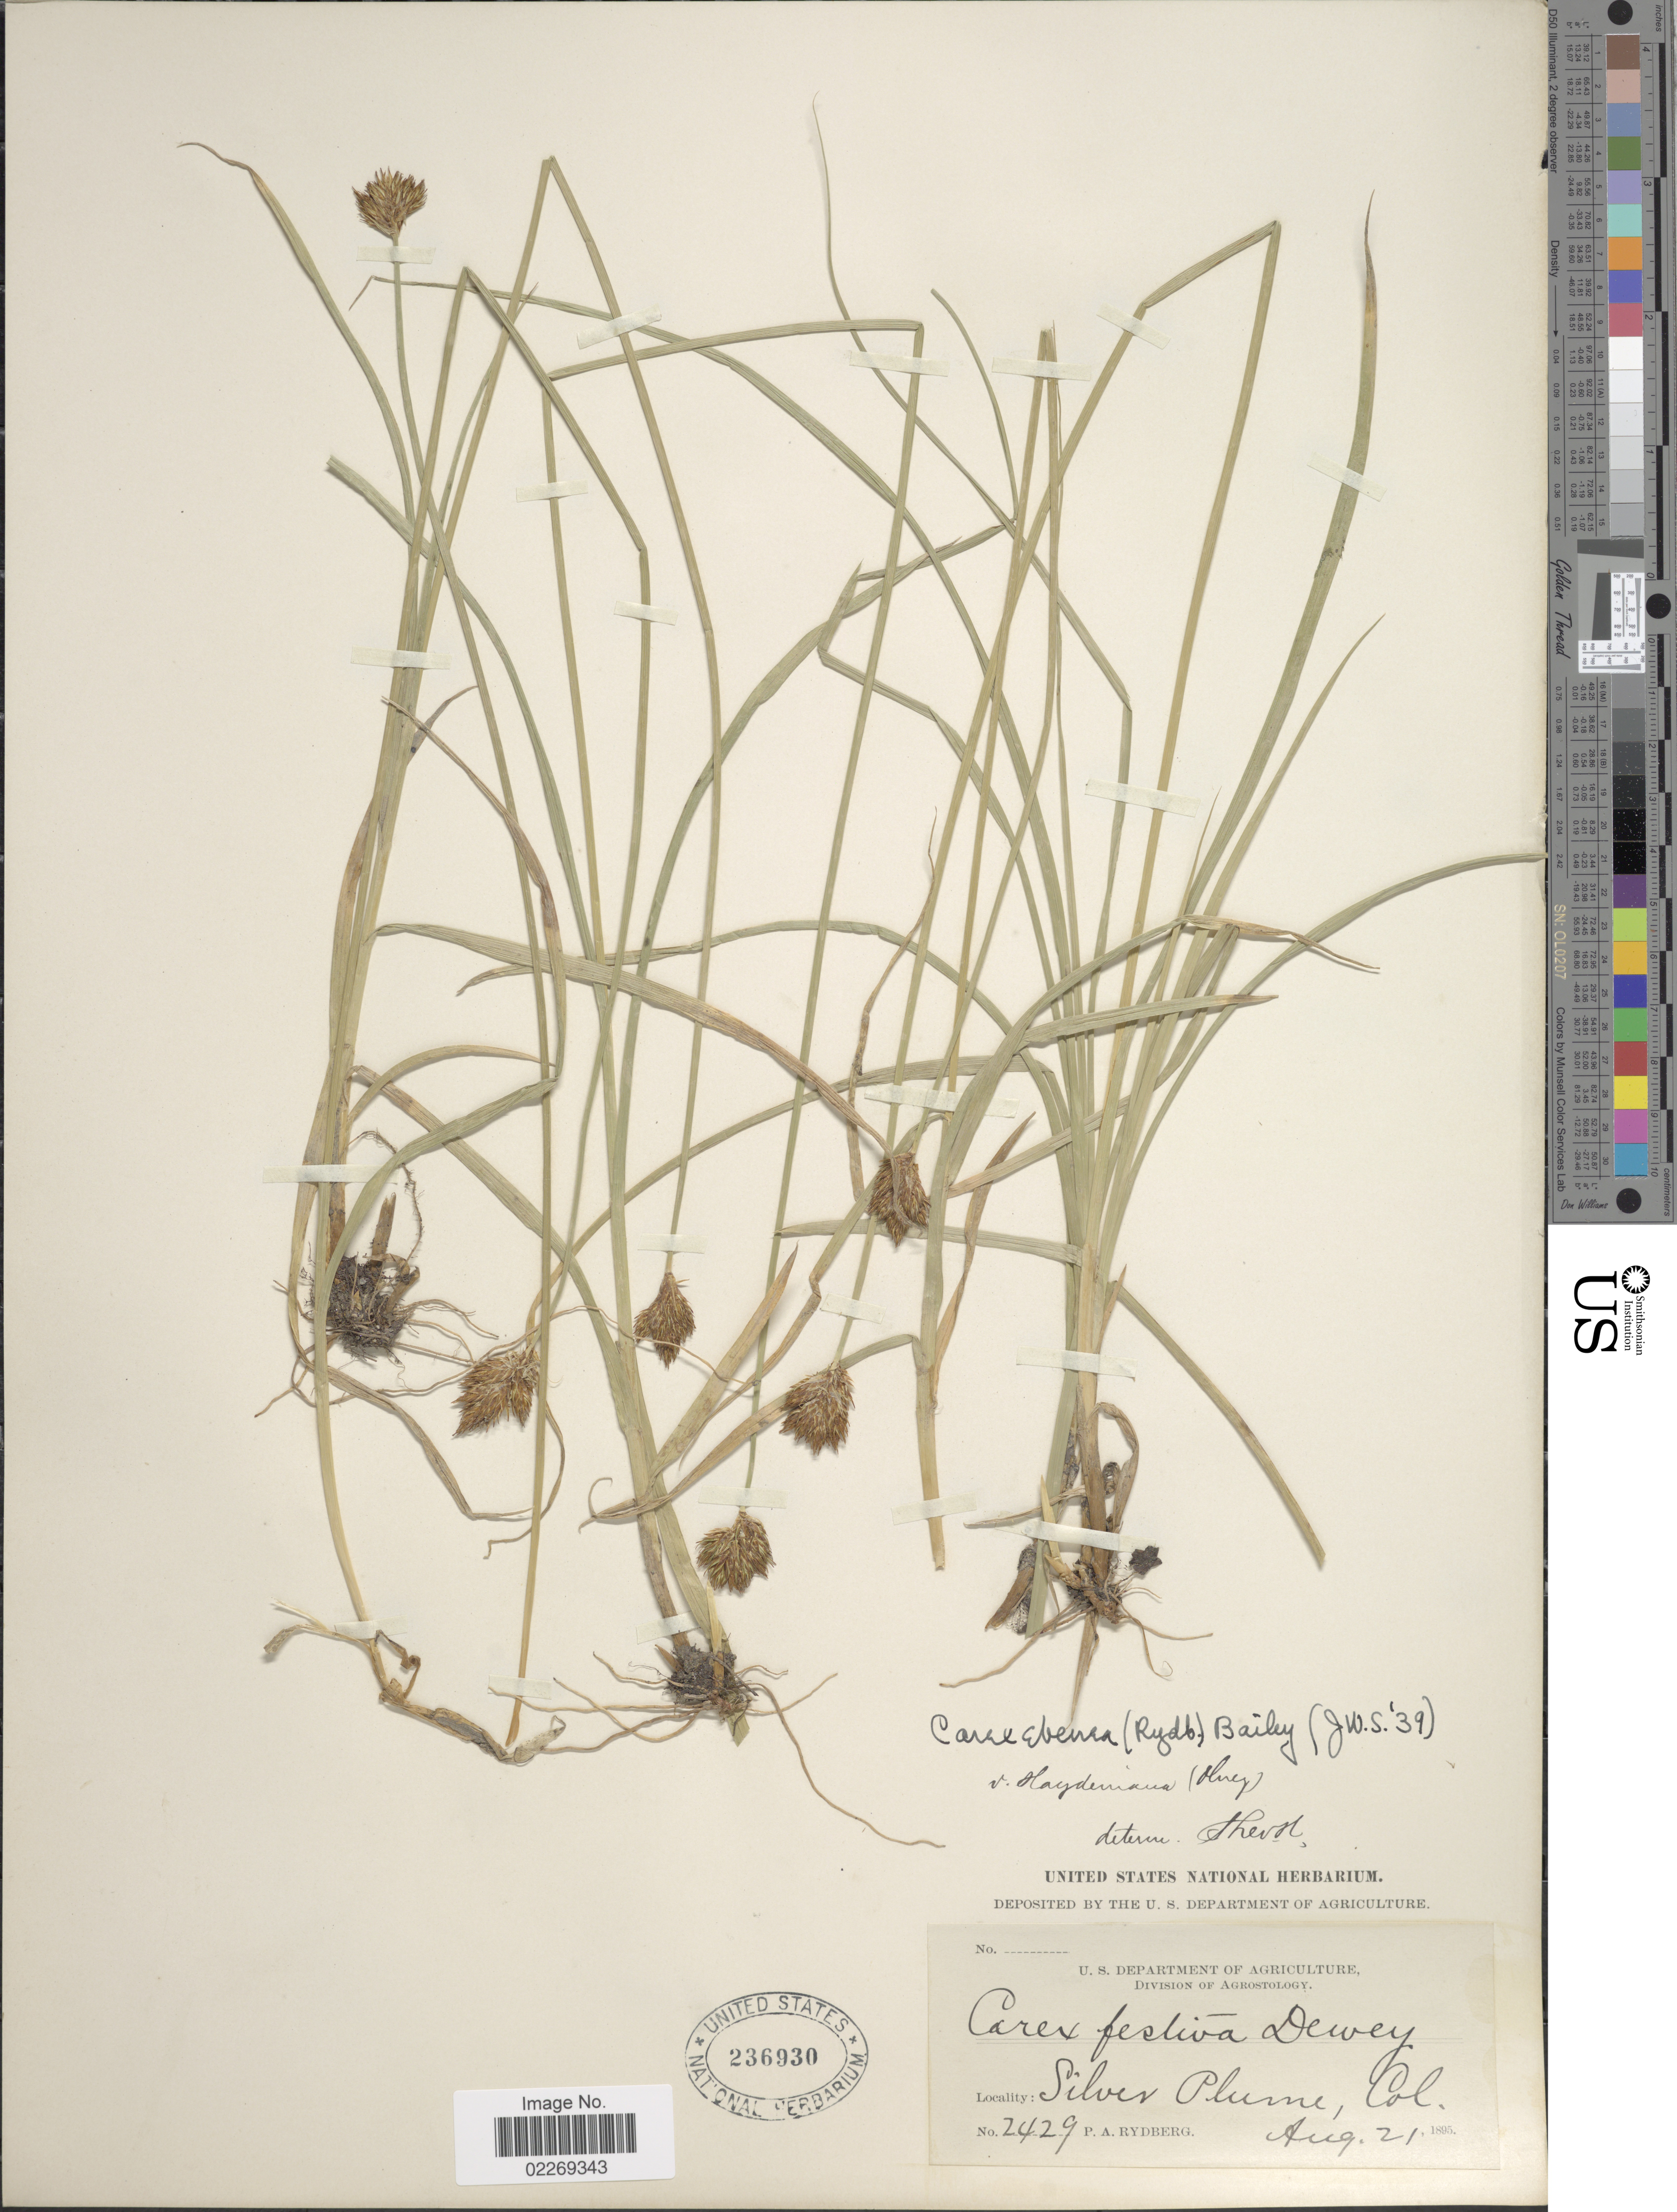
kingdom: Plantae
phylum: Tracheophyta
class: Liliopsida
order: Poales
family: Cyperaceae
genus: Carex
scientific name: Carex ebenea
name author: Rydb.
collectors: P. A. Rydberg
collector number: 2429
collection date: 1895-08-21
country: United States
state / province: Colorado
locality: Silver Plume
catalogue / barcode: US 236930